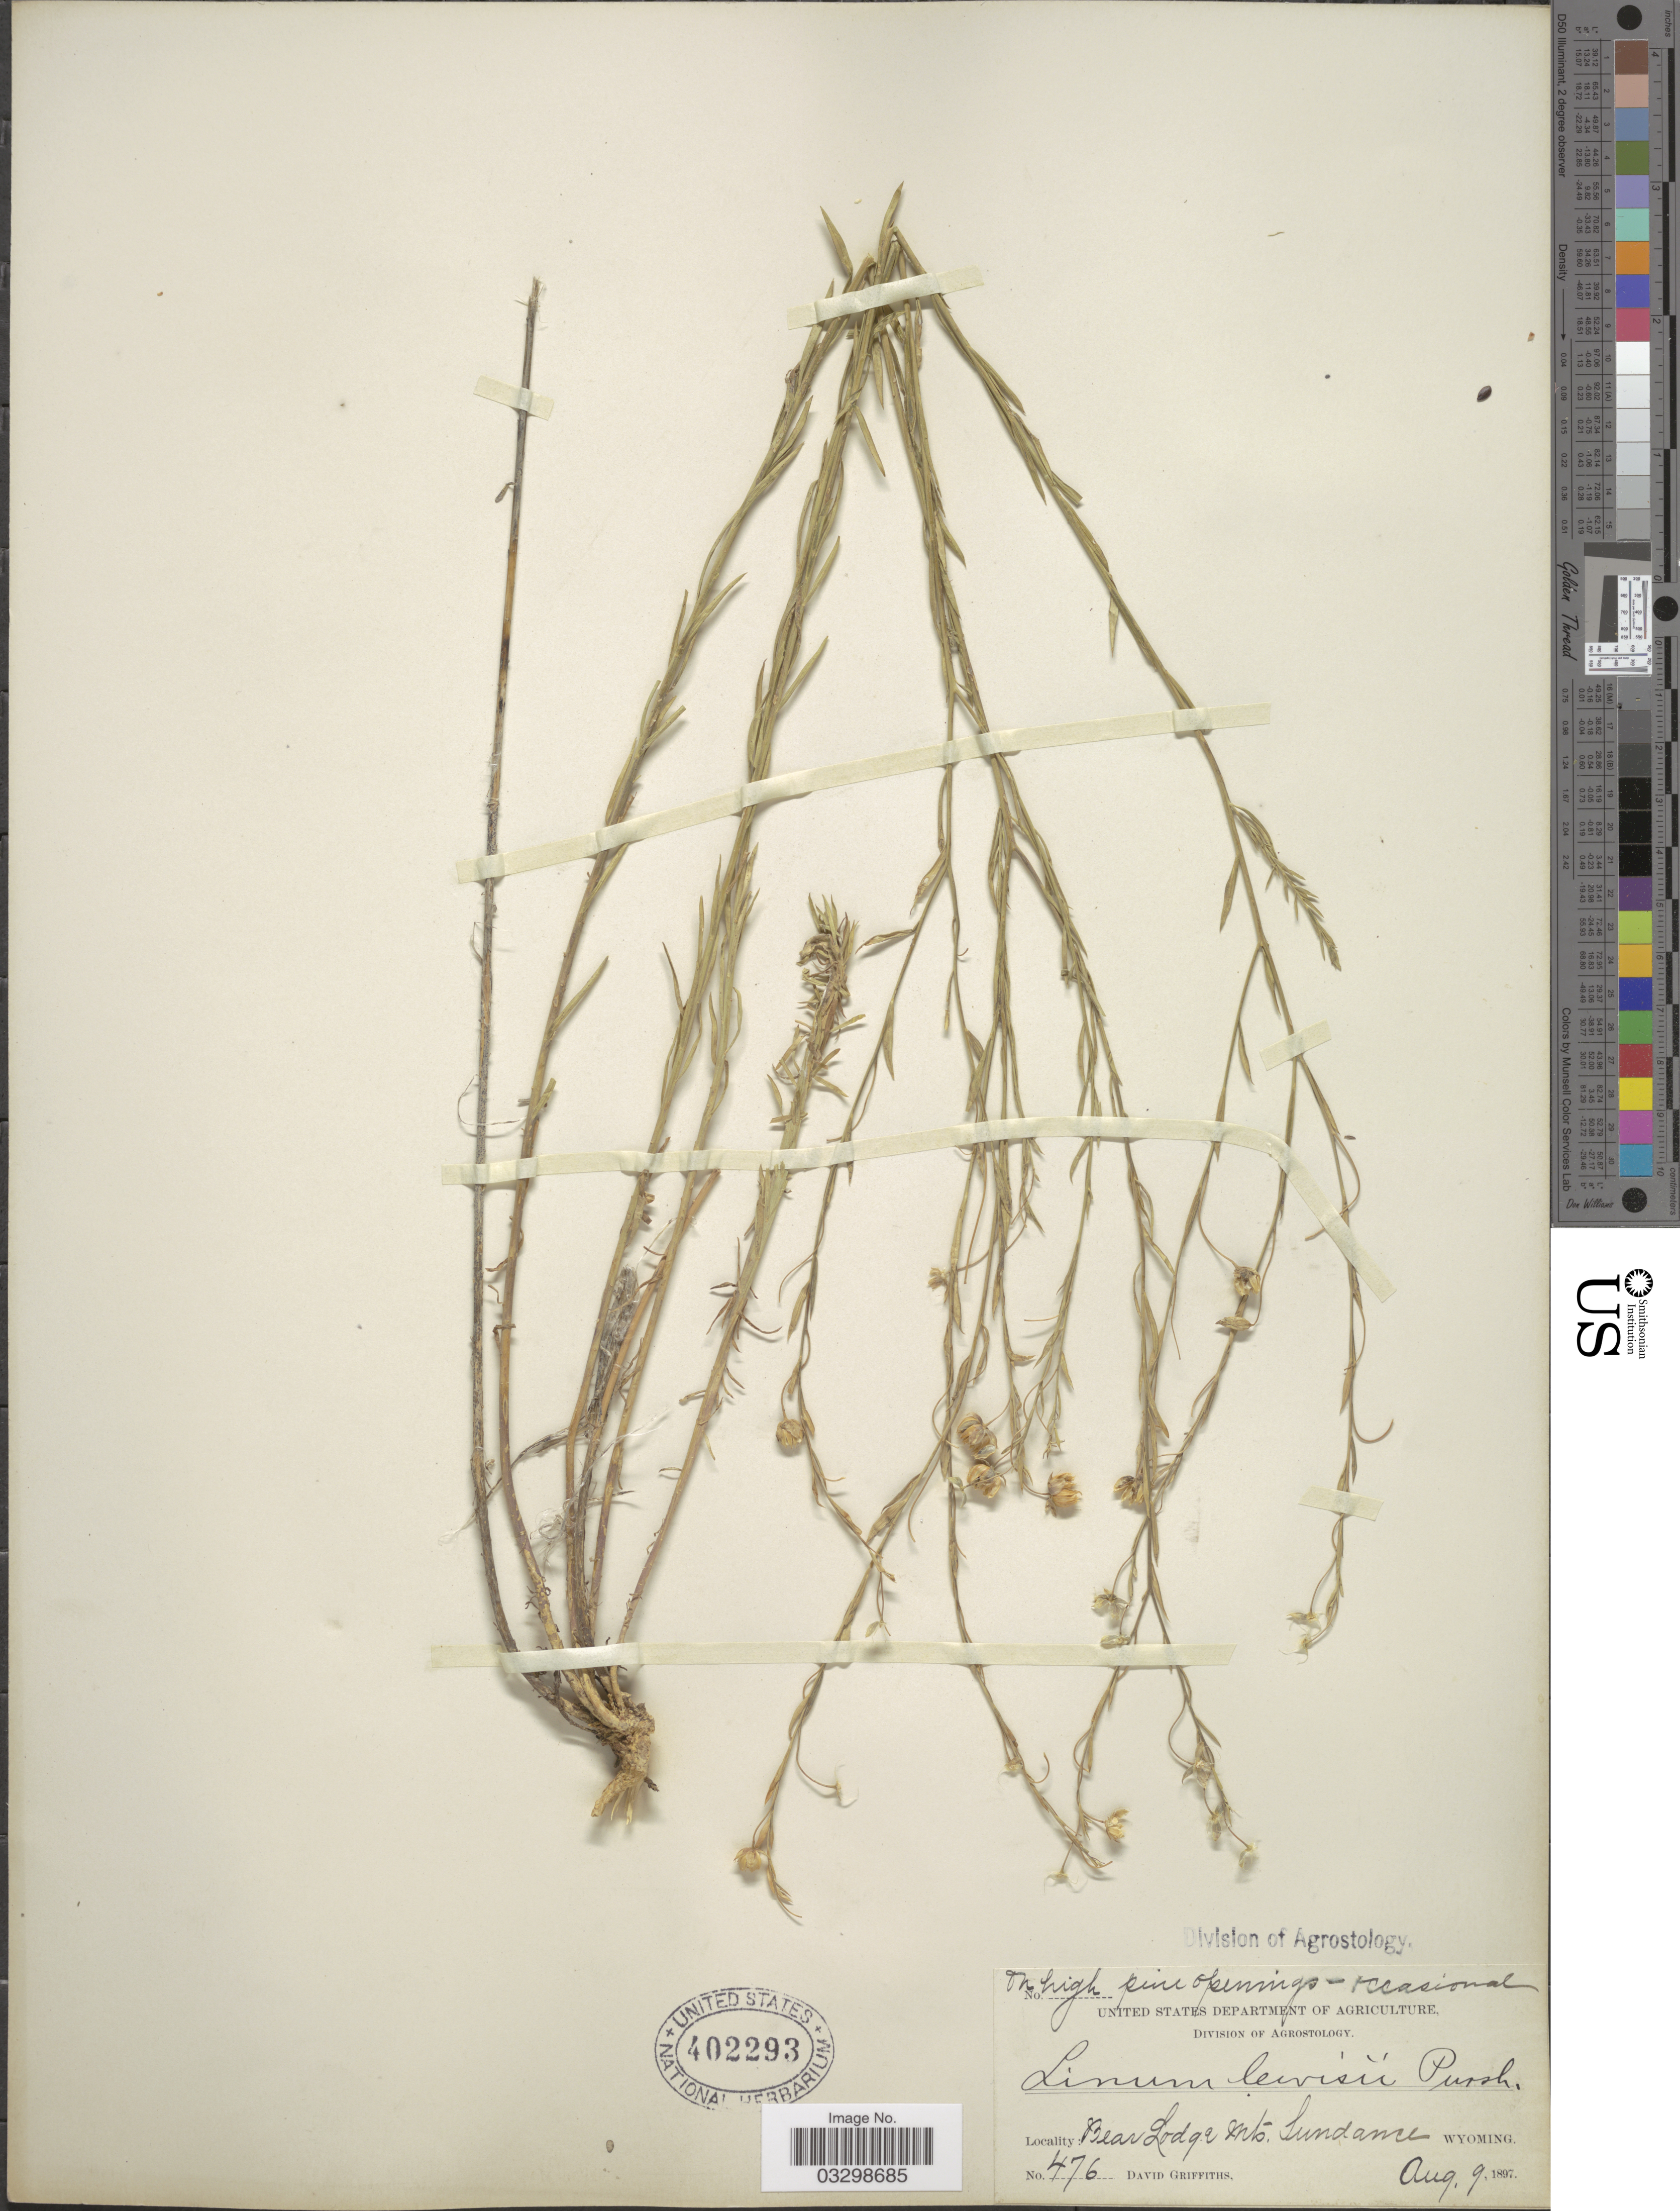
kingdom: Plantae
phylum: Tracheophyta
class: Magnoliopsida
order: Malpighiales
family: Linaceae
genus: Linum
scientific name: Linum lewisii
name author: Pursh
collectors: D. Griffiths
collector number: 476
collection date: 1897-08-09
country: United States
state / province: Wyoming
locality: Bear Lodge Mts. Sundance.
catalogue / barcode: US 402293